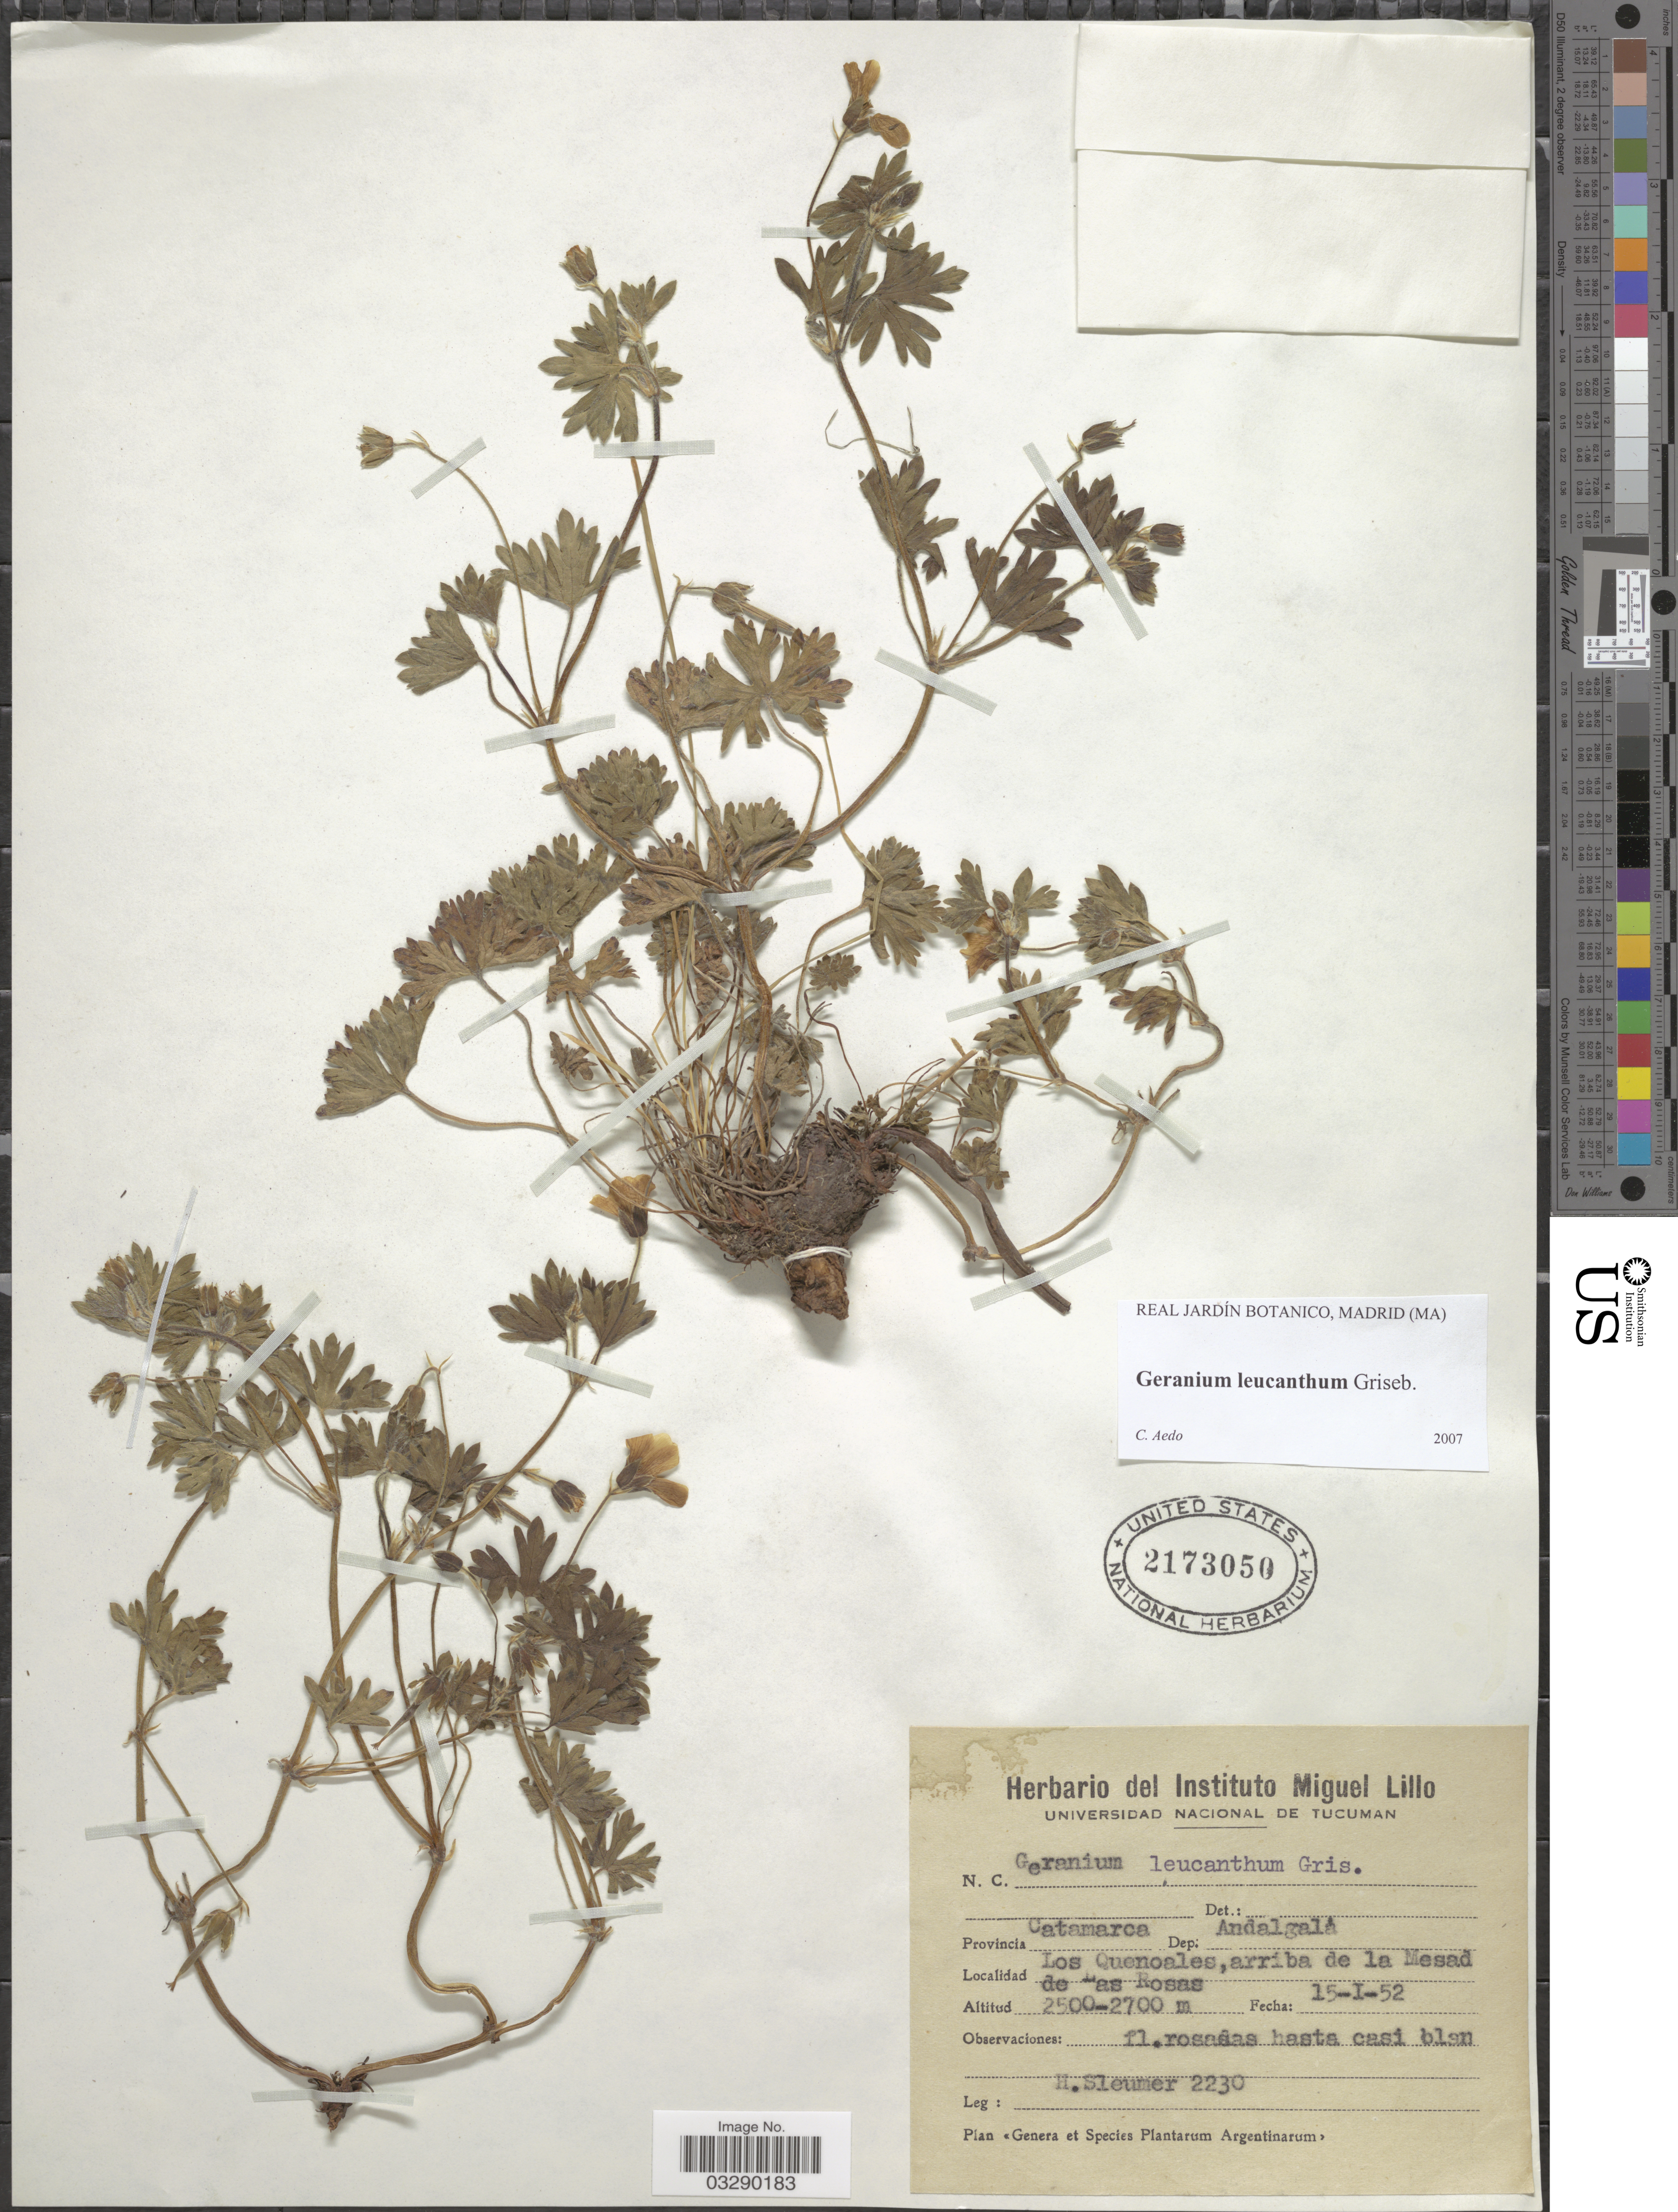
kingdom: Plantae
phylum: Tracheophyta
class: Magnoliopsida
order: Geraniales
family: Geraniaceae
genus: Geranium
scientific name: Geranium leucanthum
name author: Small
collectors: H. O. Sleumer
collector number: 2230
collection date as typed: Transcribed d/m/y: 15/1/52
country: Argentina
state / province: Catamarca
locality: Dep. Andalgala. Los Quenoales, arriva de la Mesad de Las Rosas.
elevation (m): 2500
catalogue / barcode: US 2173050